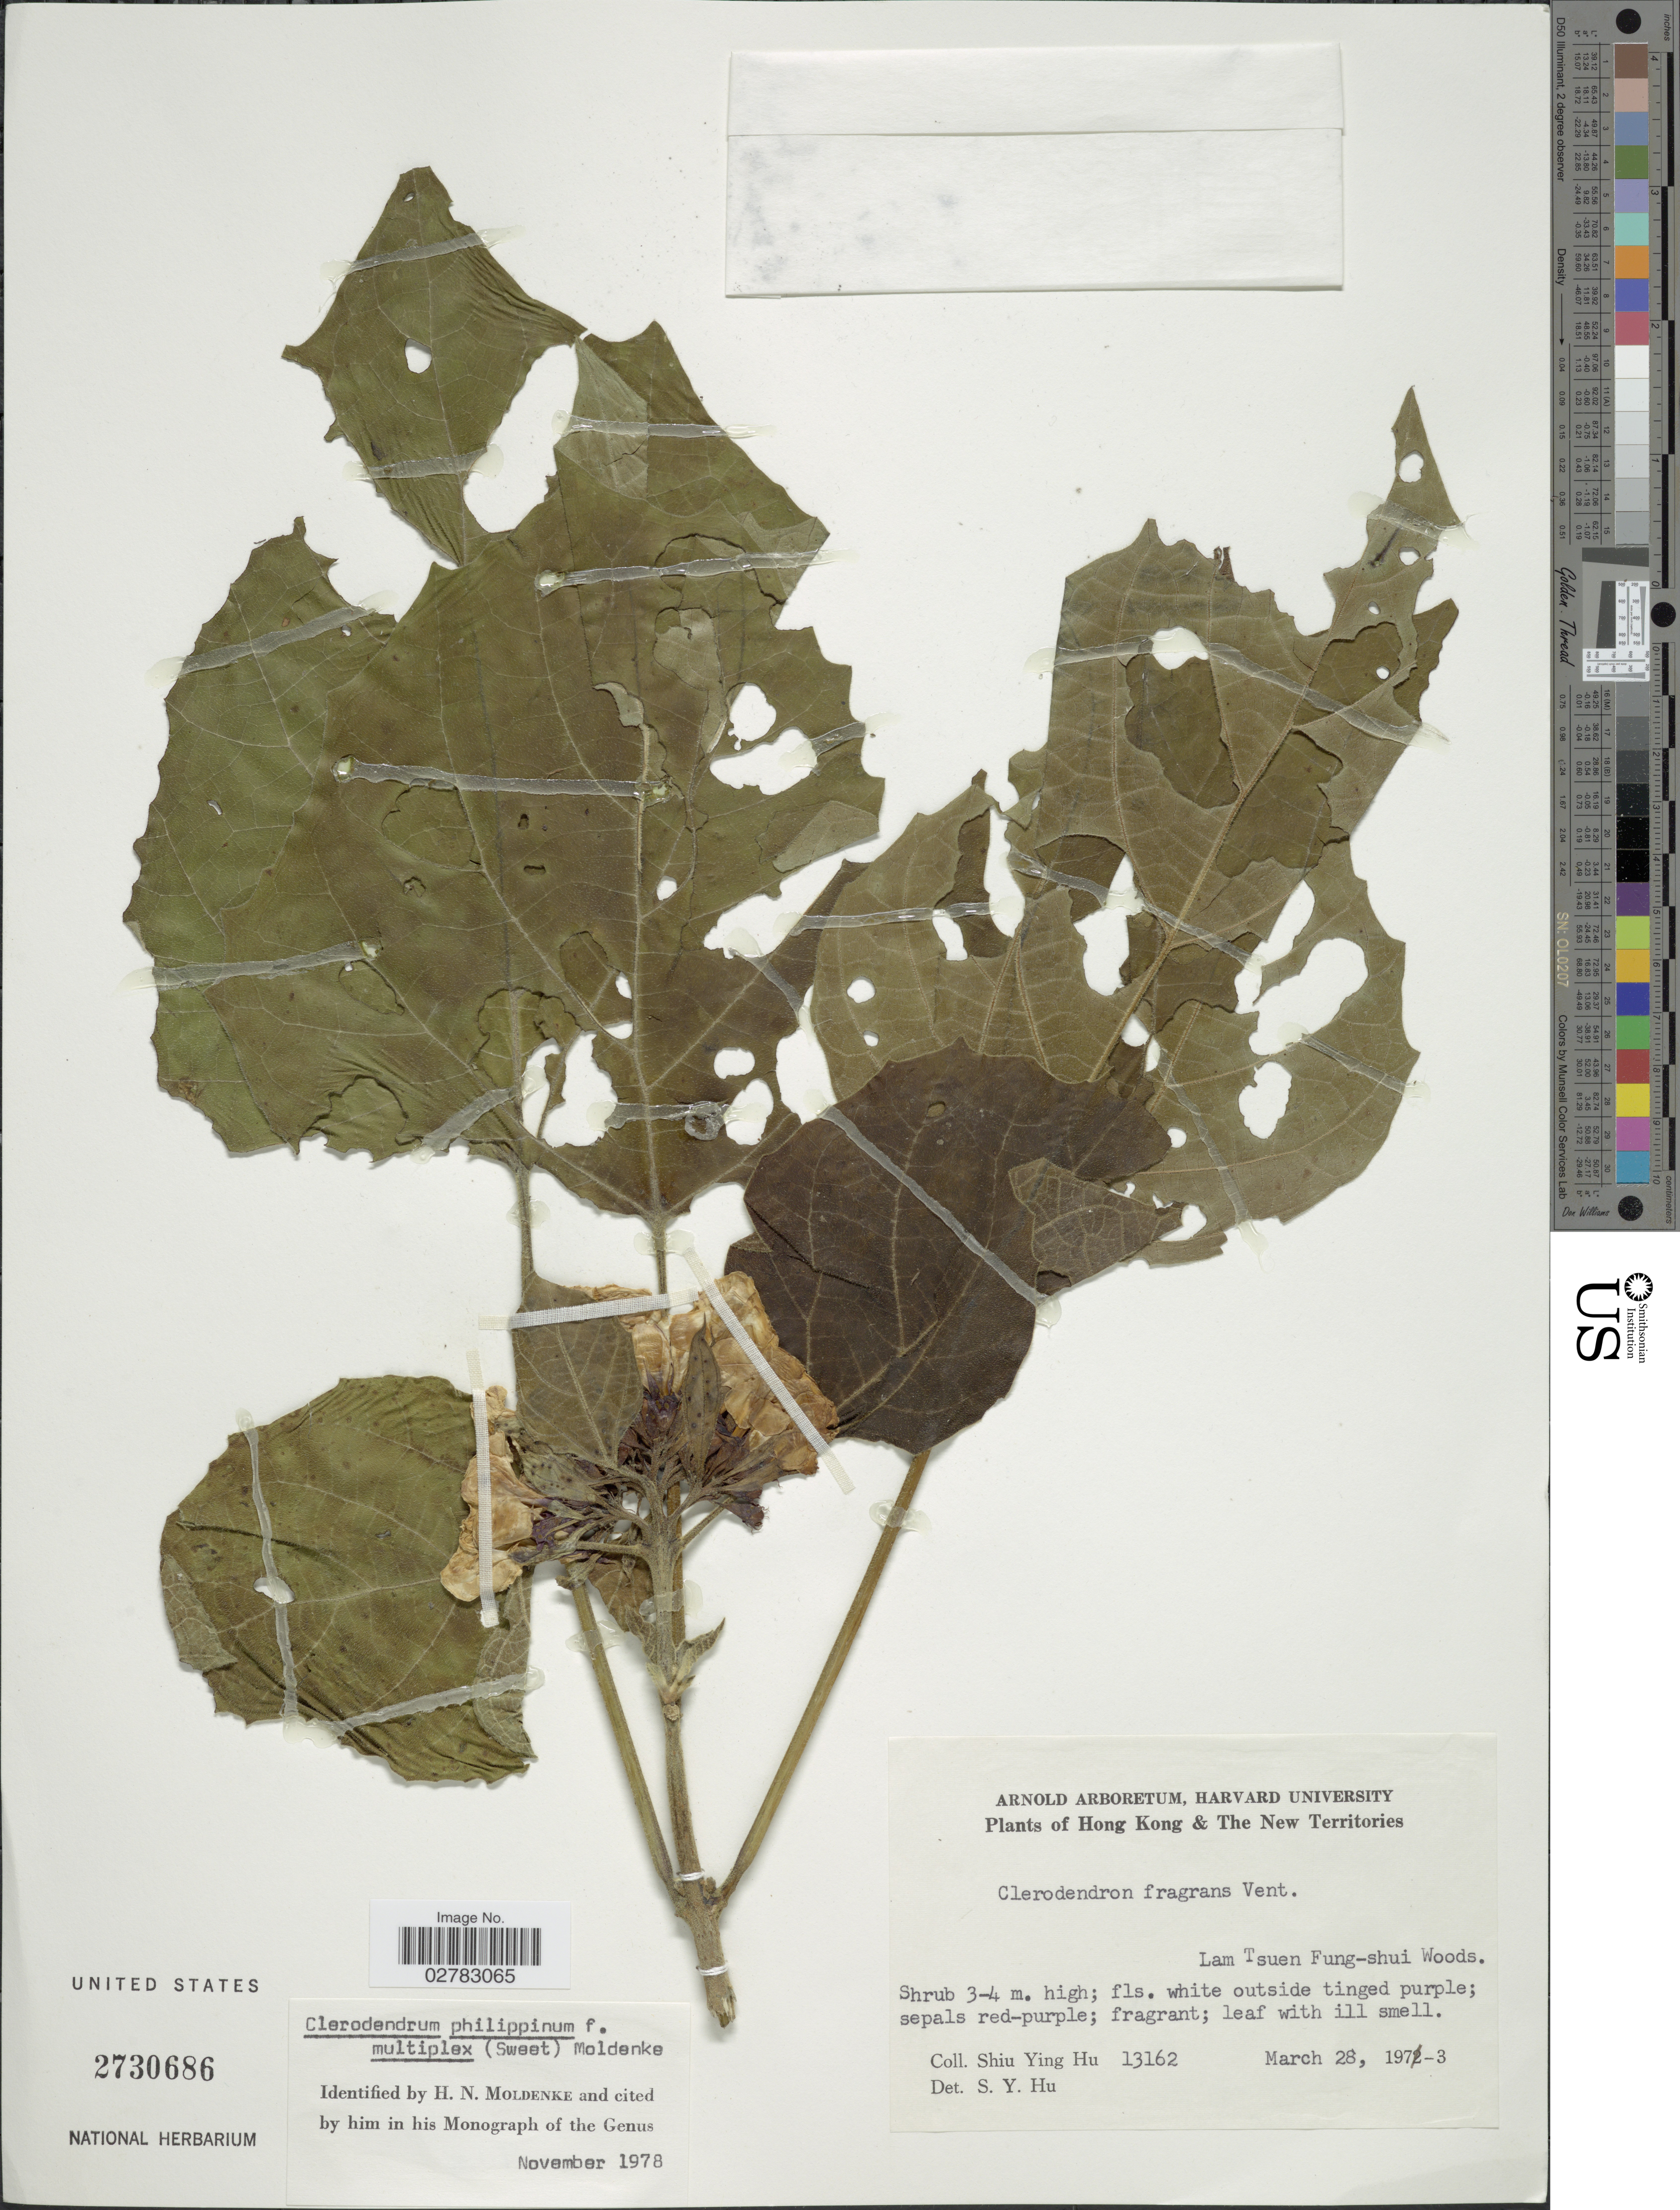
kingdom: Plantae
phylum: Tracheophyta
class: Magnoliopsida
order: Lamiales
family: Lamiaceae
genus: Clerodendrum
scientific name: Clerodendrum philippinum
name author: Schauer in DC.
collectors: S. Y. Hu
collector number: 13162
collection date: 1973-03-28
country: China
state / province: Hong Kong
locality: The New Territories. Lam Tsuen Fung-shui Woods.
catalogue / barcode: US 2730686